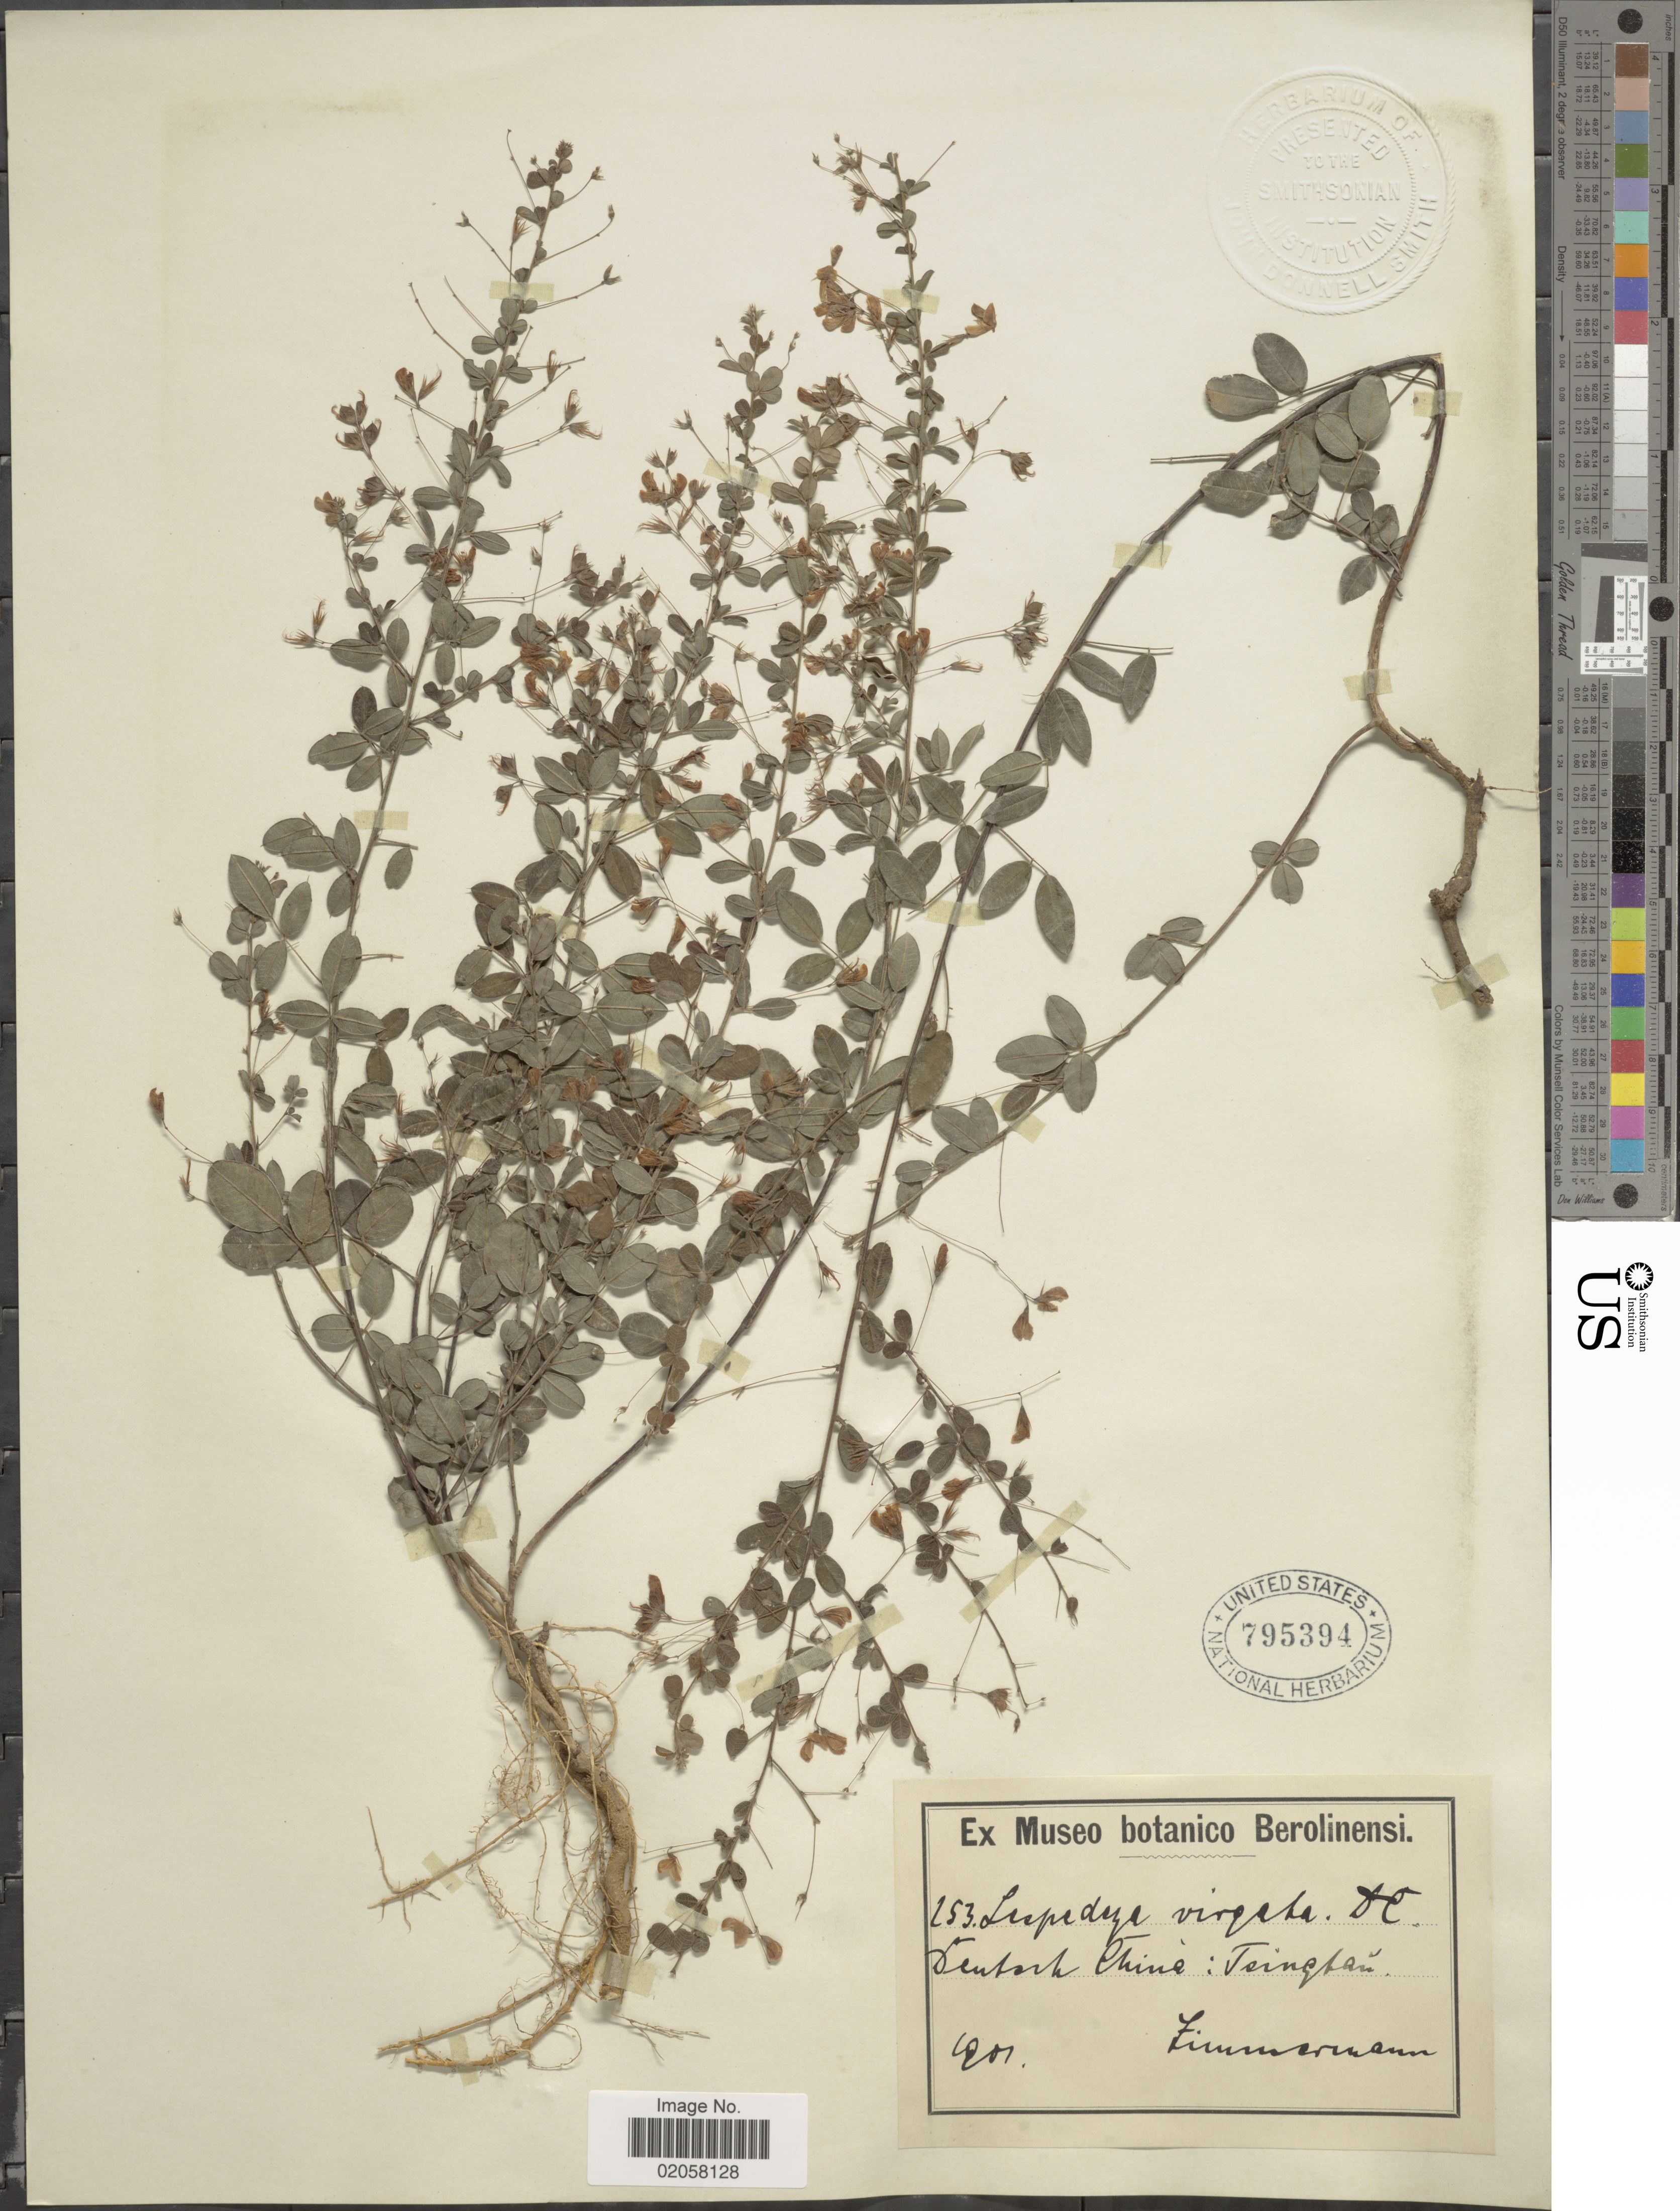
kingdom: Plantae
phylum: Tracheophyta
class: Magnoliopsida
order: Fabales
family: Fabaceae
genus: Lespedeza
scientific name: Lespedeza virgata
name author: (Thunb.) DC.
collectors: -. Zimmermann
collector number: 253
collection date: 1901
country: China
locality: Deutsch China: Tsinghan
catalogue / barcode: US 795394